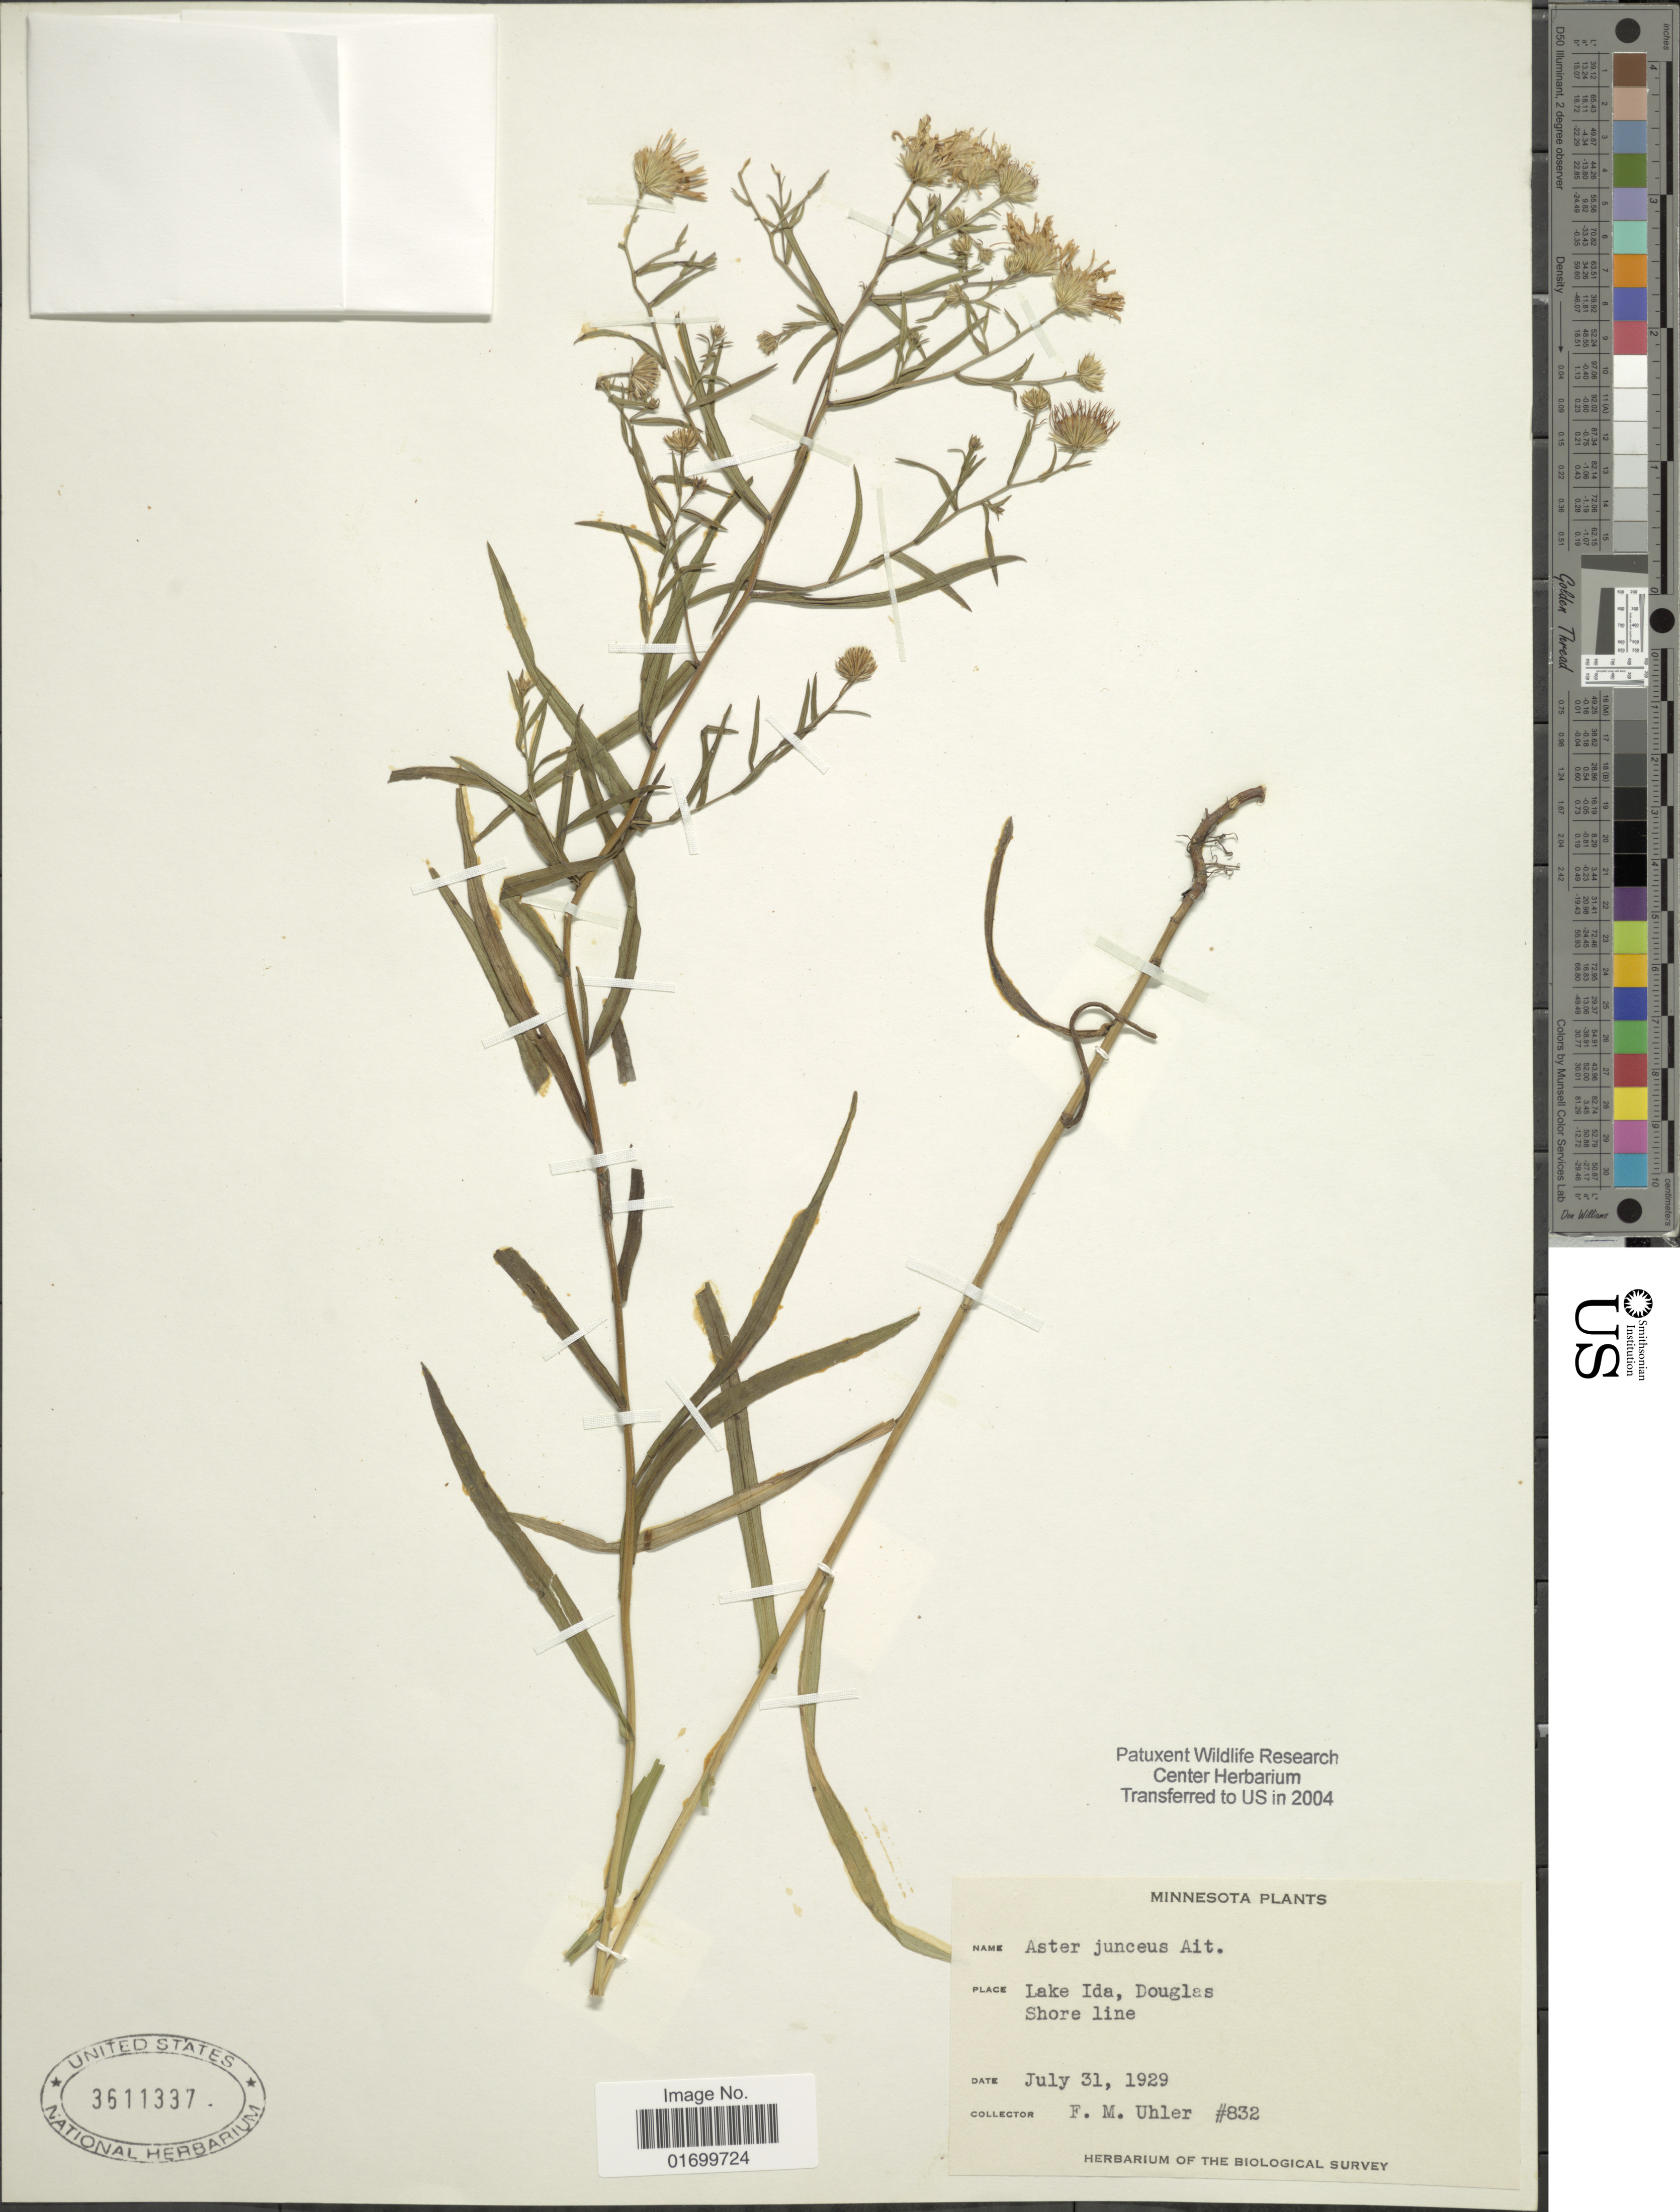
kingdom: Plantae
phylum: Tracheophyta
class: Magnoliopsida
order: Asterales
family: Asteraceae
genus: Symphyotrichum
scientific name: Symphyotrichum boreale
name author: (Torr. & A. Gray) Á. Löve & D. Löve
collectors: F. M. Uhler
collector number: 832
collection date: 1929-07-31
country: United States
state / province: Minnesota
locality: Lake Ida, Douglas Shore line.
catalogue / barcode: US 3611337